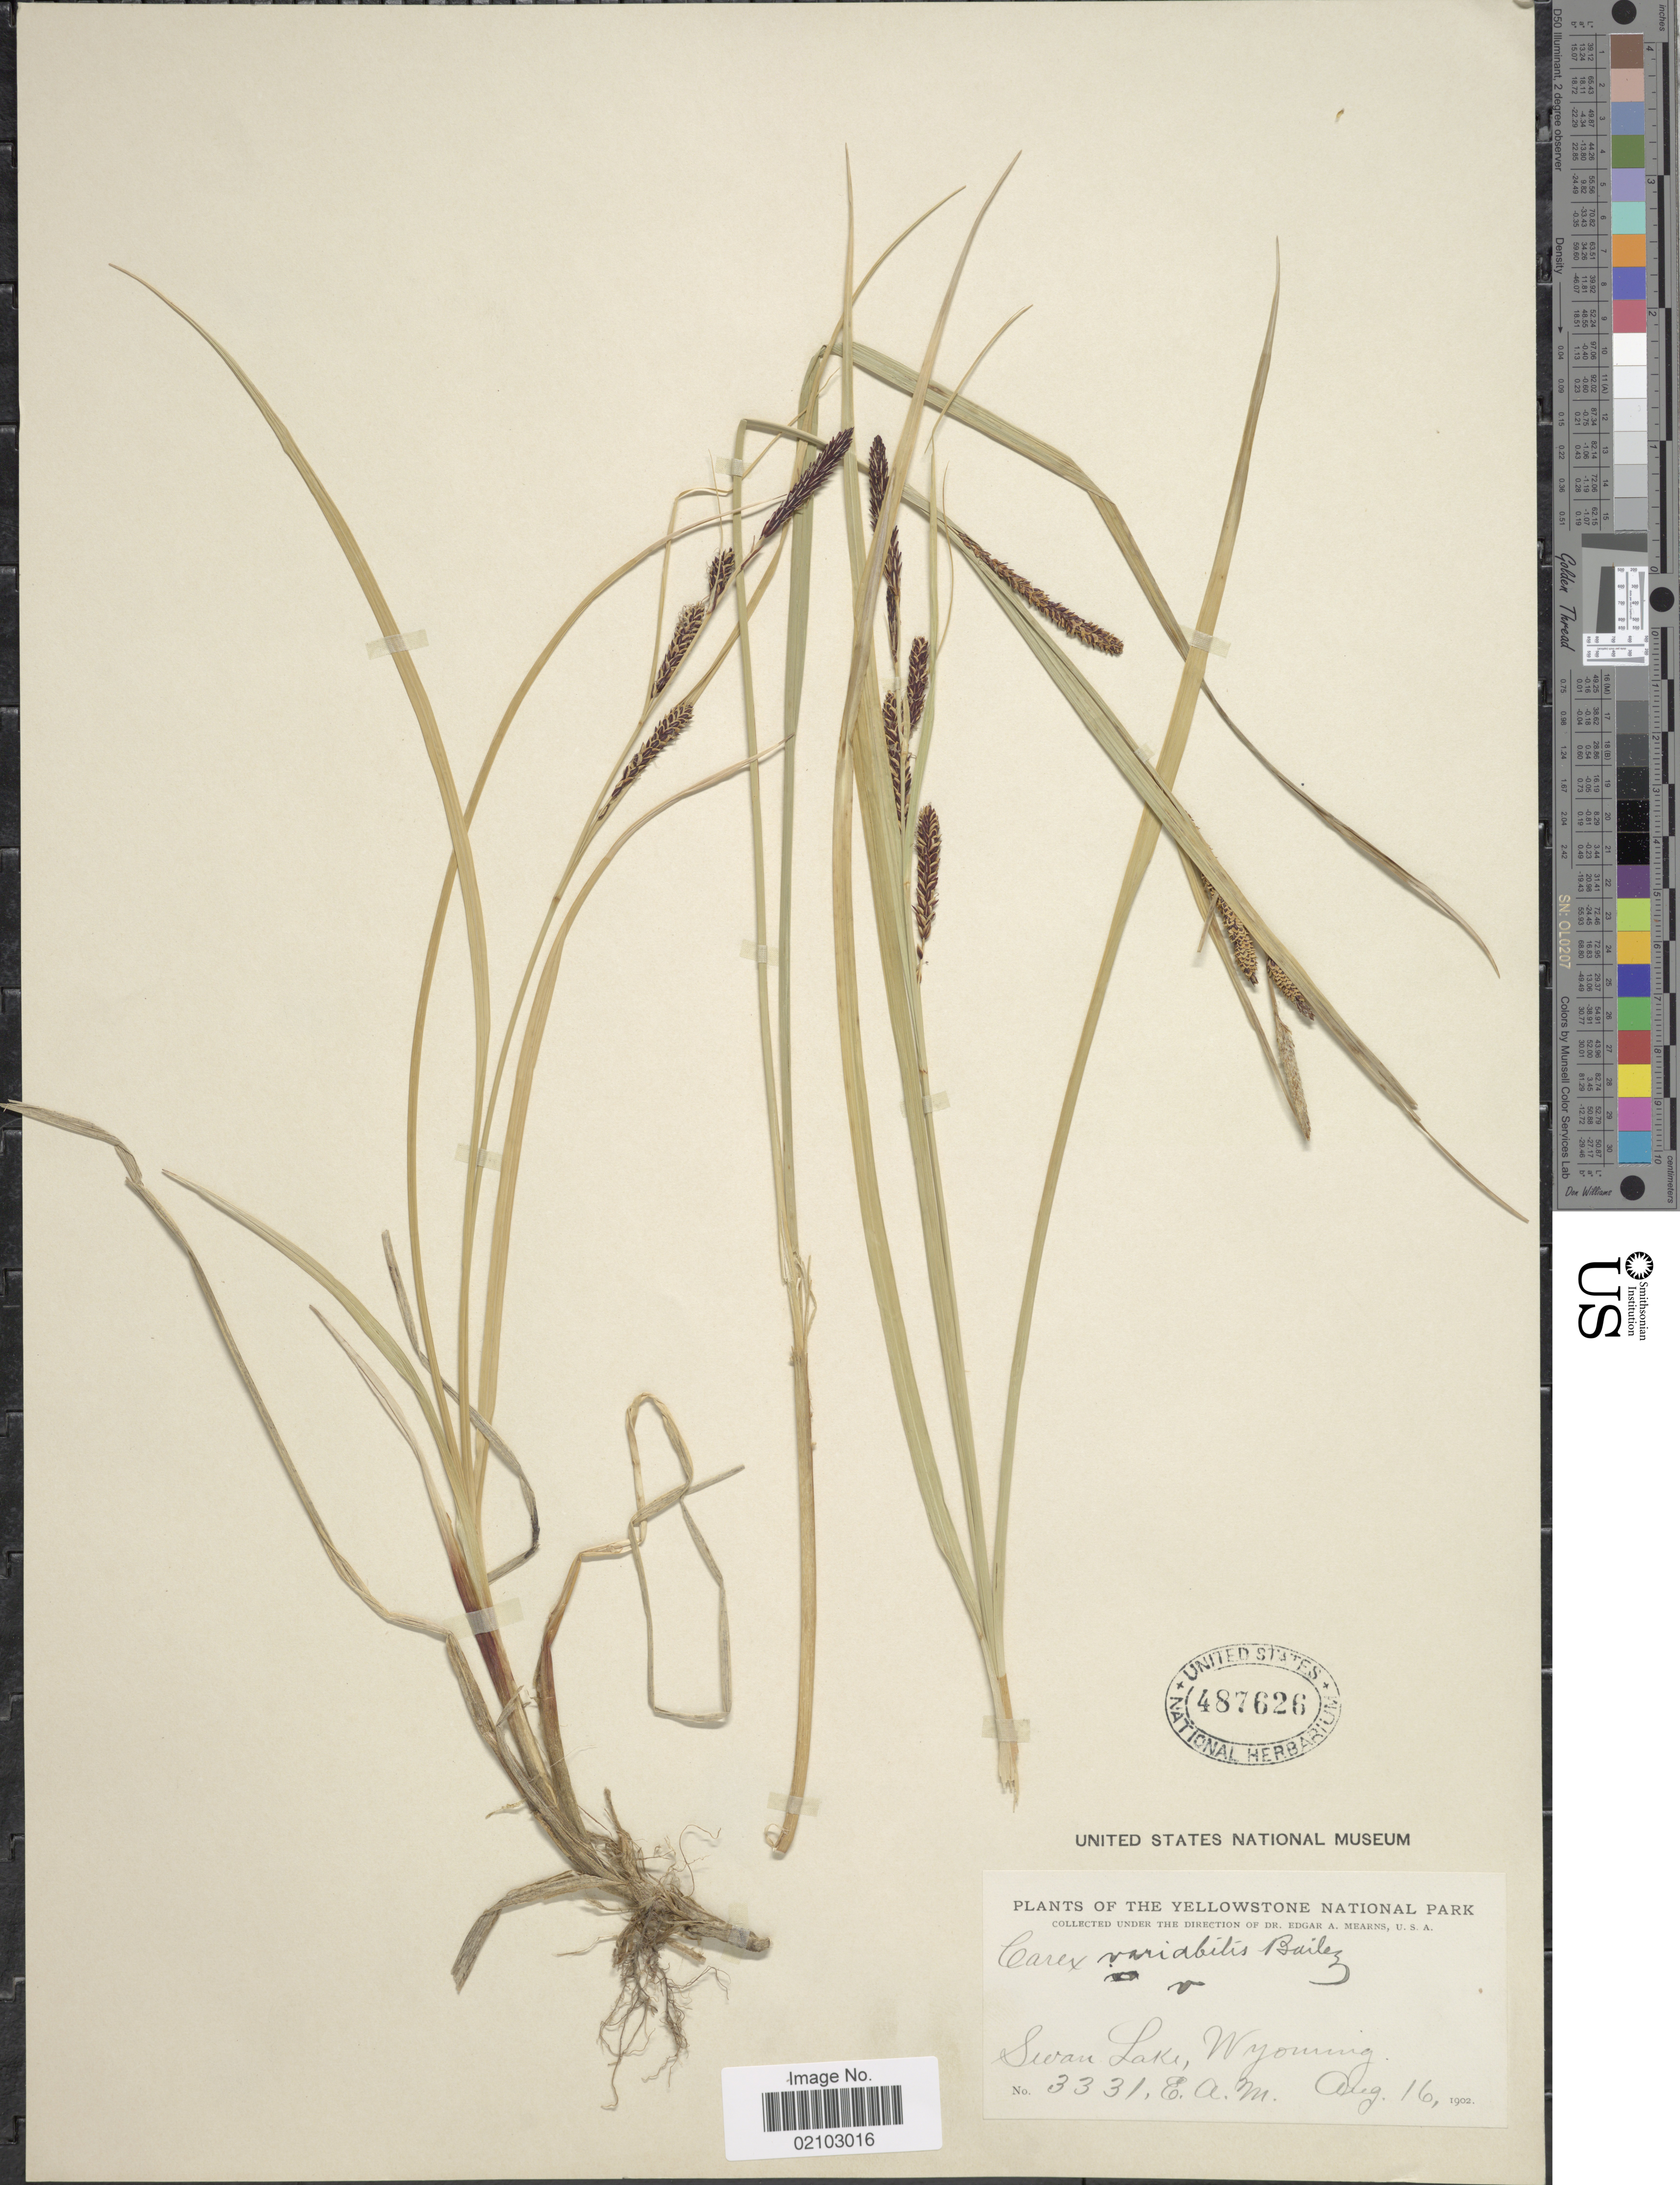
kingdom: Plantae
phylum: Tracheophyta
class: Liliopsida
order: Poales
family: Cyperaceae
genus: Carex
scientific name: Carex aquatilis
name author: Wahlenb.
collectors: E. A. Mearns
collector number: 3331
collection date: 1902-08-16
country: United States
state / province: Wyoming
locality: The Yellowstone National Park, Swan Lake.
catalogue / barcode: US 487626